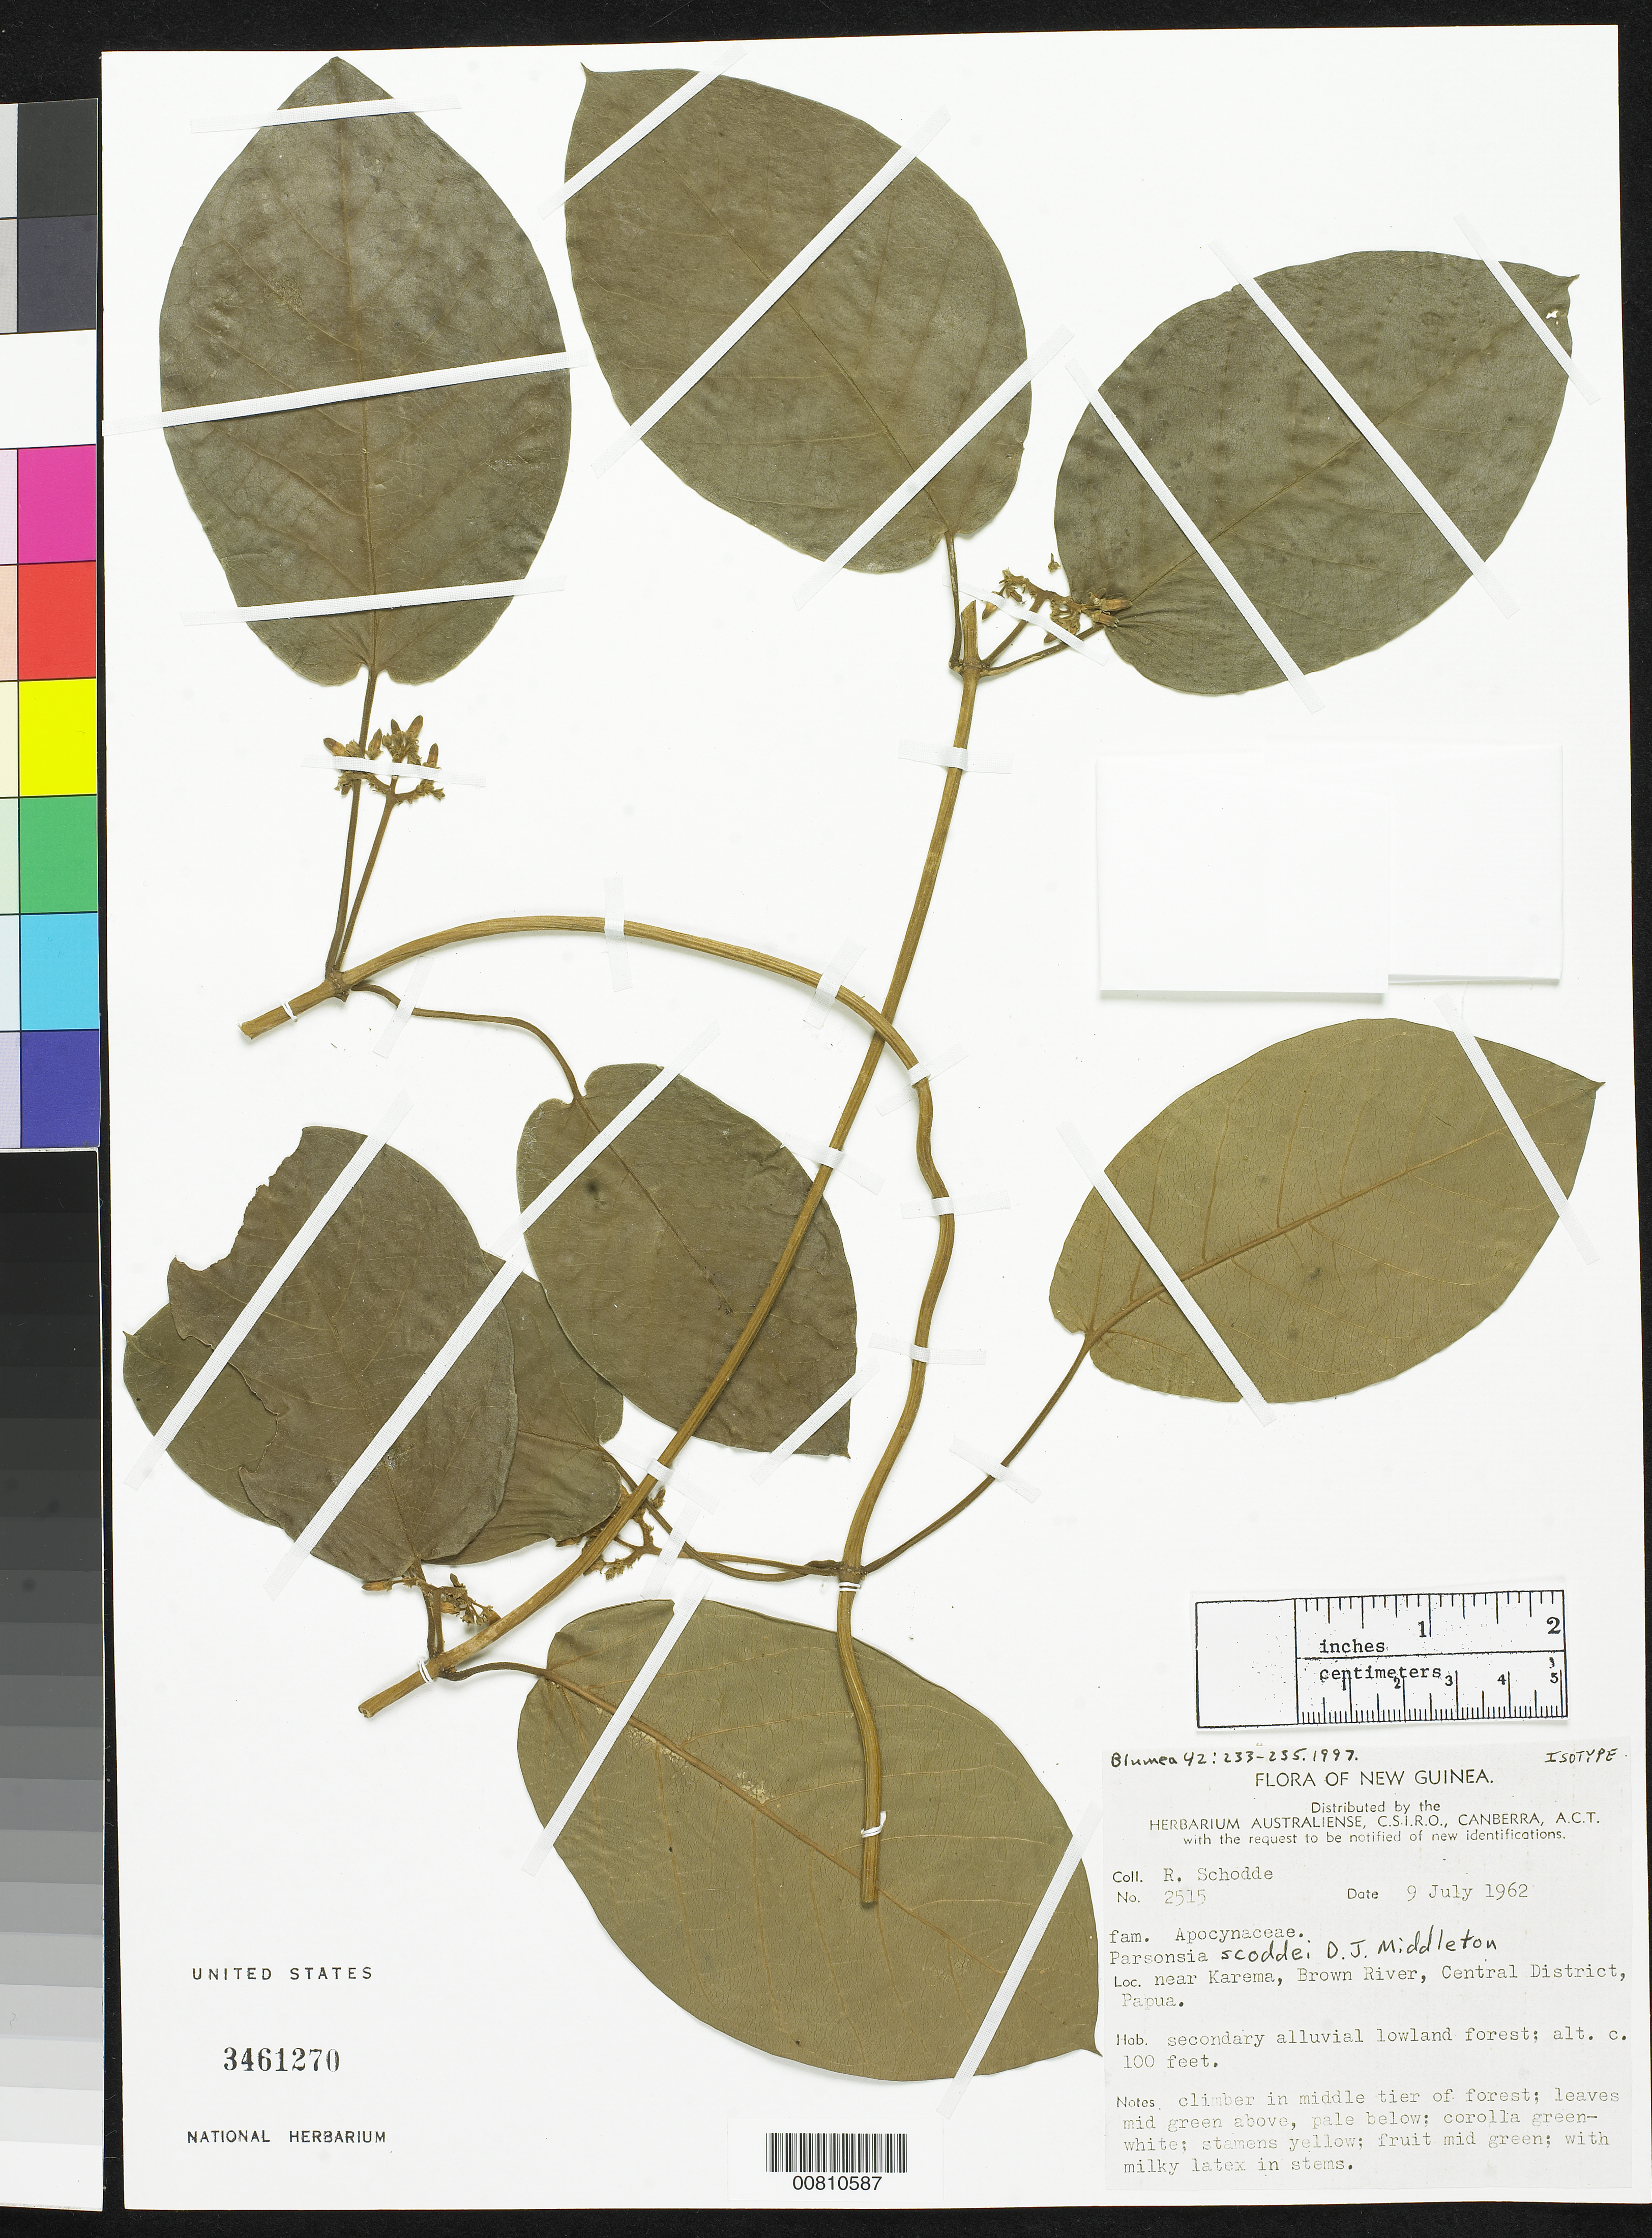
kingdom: Plantae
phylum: Tracheophyta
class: Magnoliopsida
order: Gentianales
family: Apocynaceae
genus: Parsonsia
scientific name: Parsonsia schoddei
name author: D.J. Middleton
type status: Isotype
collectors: R. Schodde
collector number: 2515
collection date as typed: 09 Jul 1962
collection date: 1962-07-09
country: Papua New Guinea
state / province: Central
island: New Guinea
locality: Near Karema, Brown River, Central District, Papua.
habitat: Secondary alluvial lowland forest.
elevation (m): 30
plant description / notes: Holotype at L.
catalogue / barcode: US 3461270